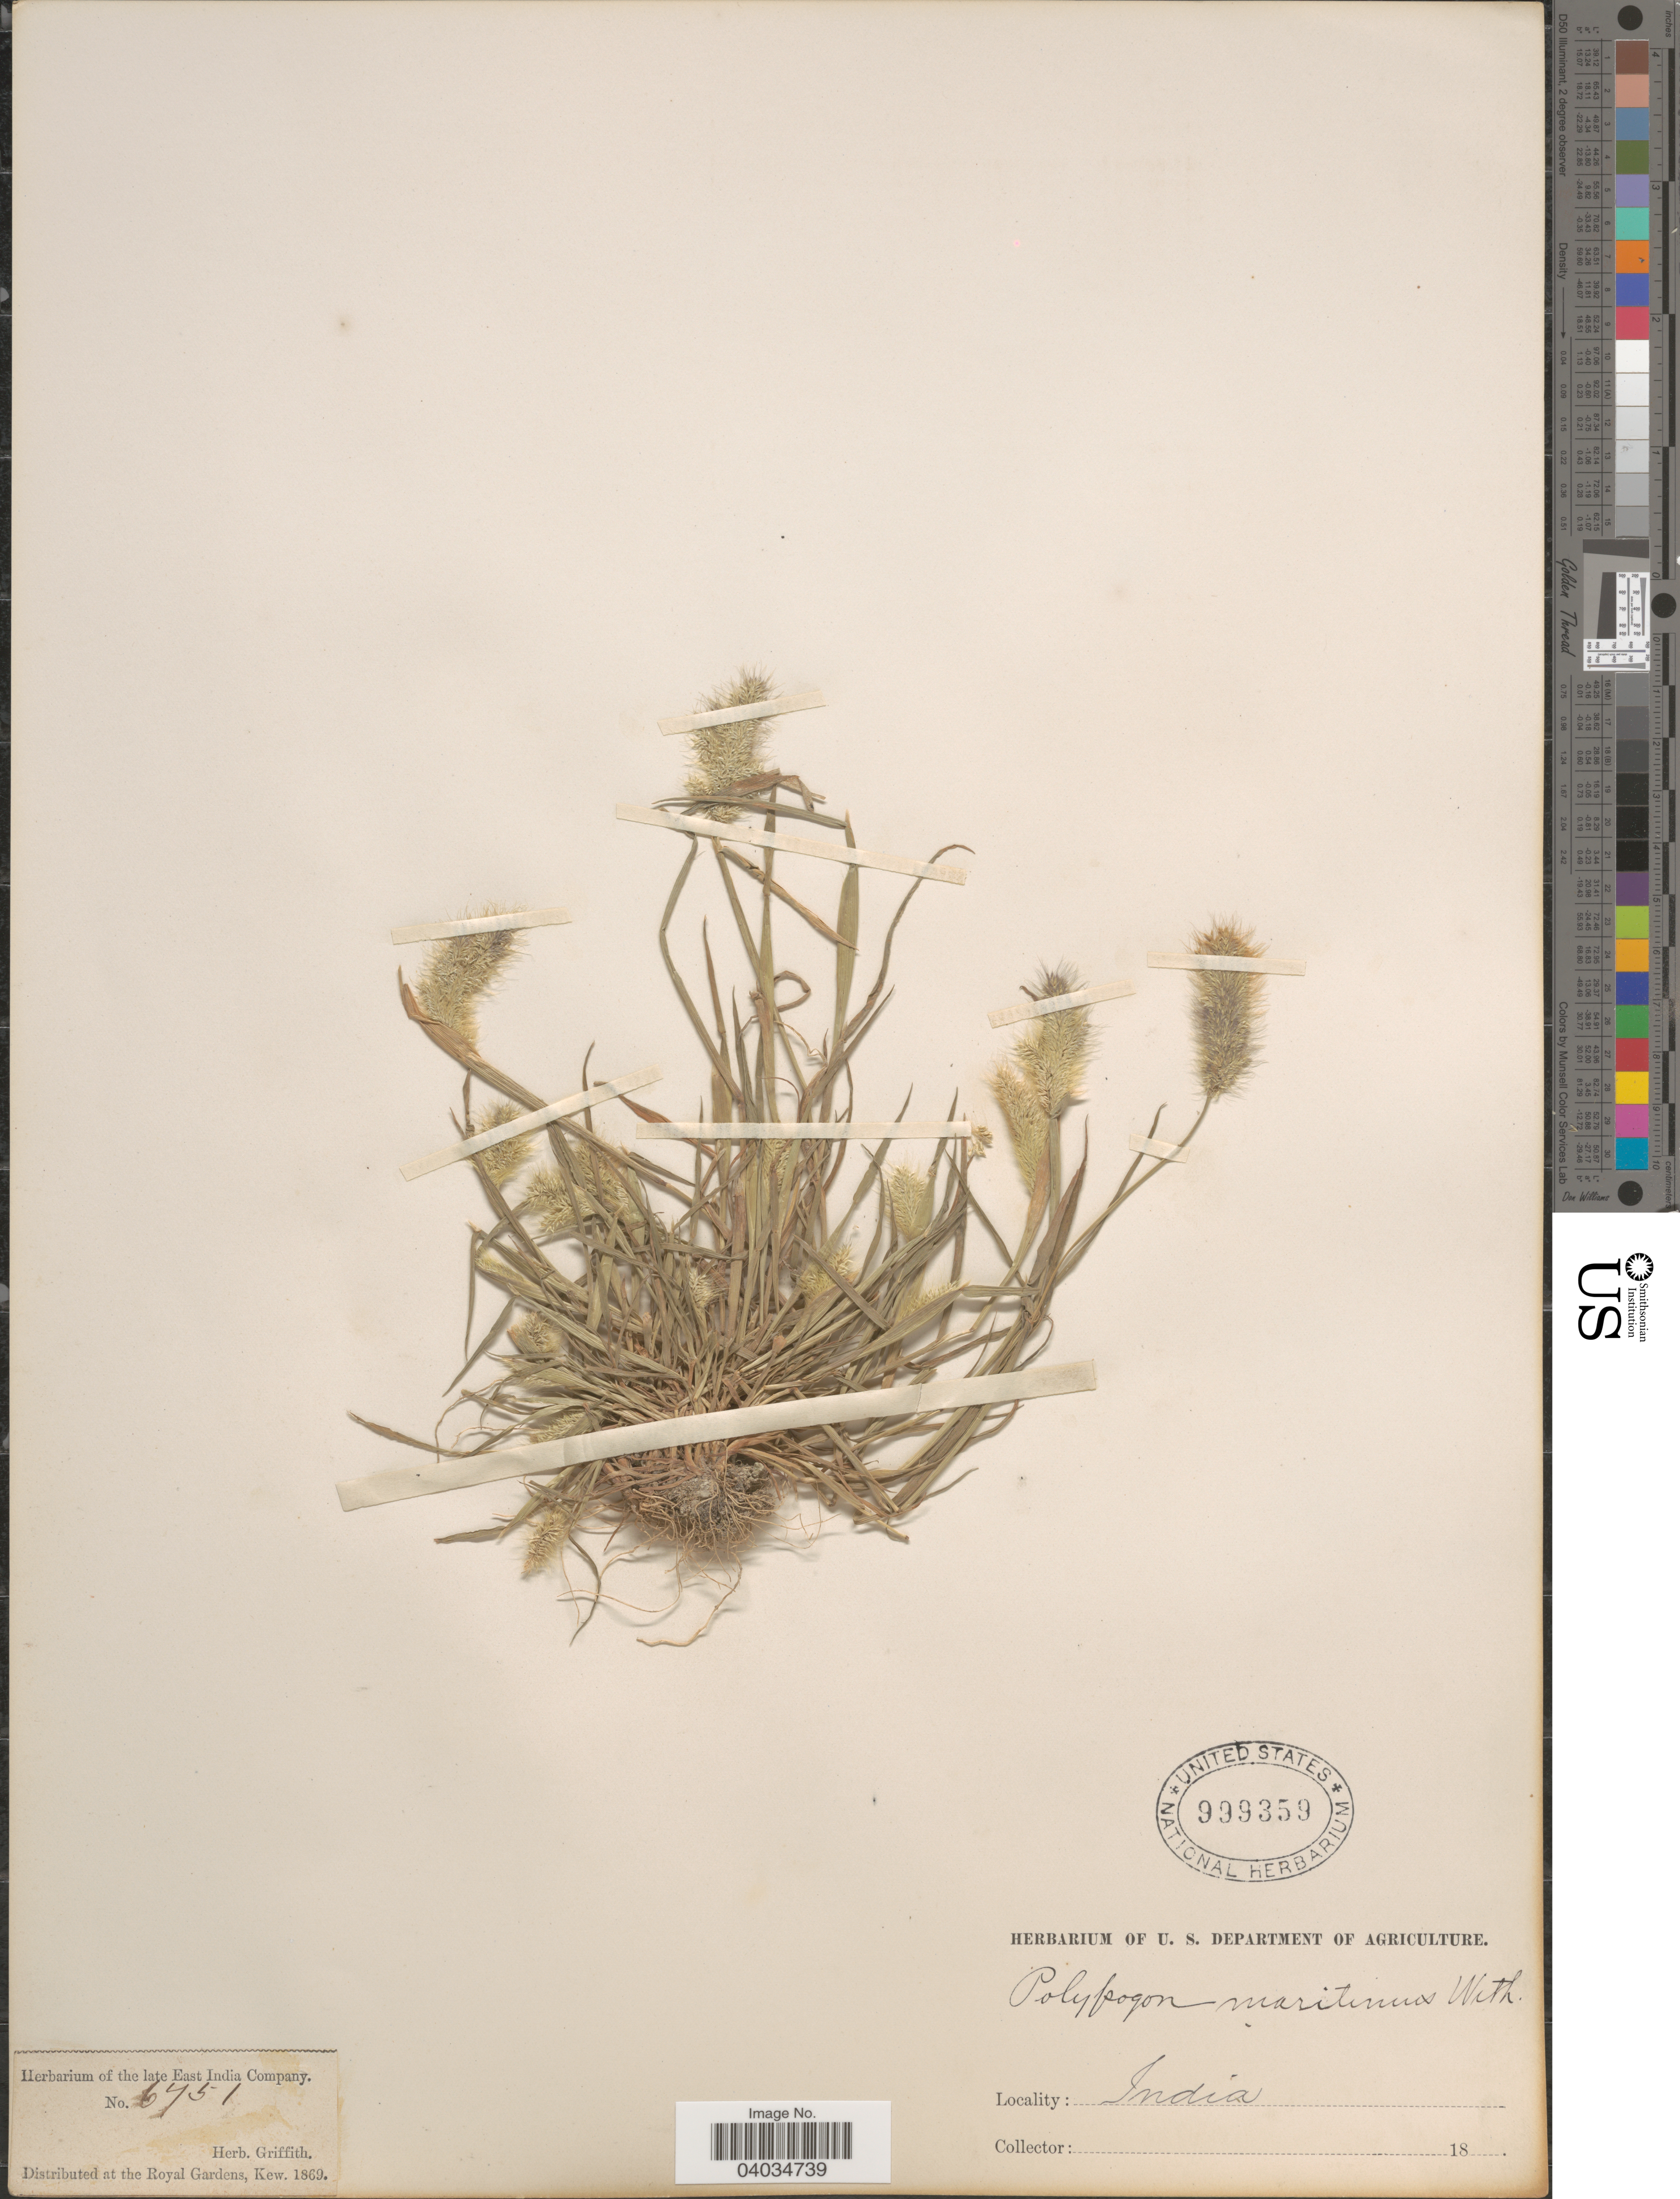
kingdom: Plantae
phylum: Tracheophyta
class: Liliopsida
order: Poales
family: Poaceae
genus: Polypogon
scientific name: Polypogon maritimus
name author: Willd.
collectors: ex herb. Griffith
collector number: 6751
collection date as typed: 18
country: India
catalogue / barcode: US 999359